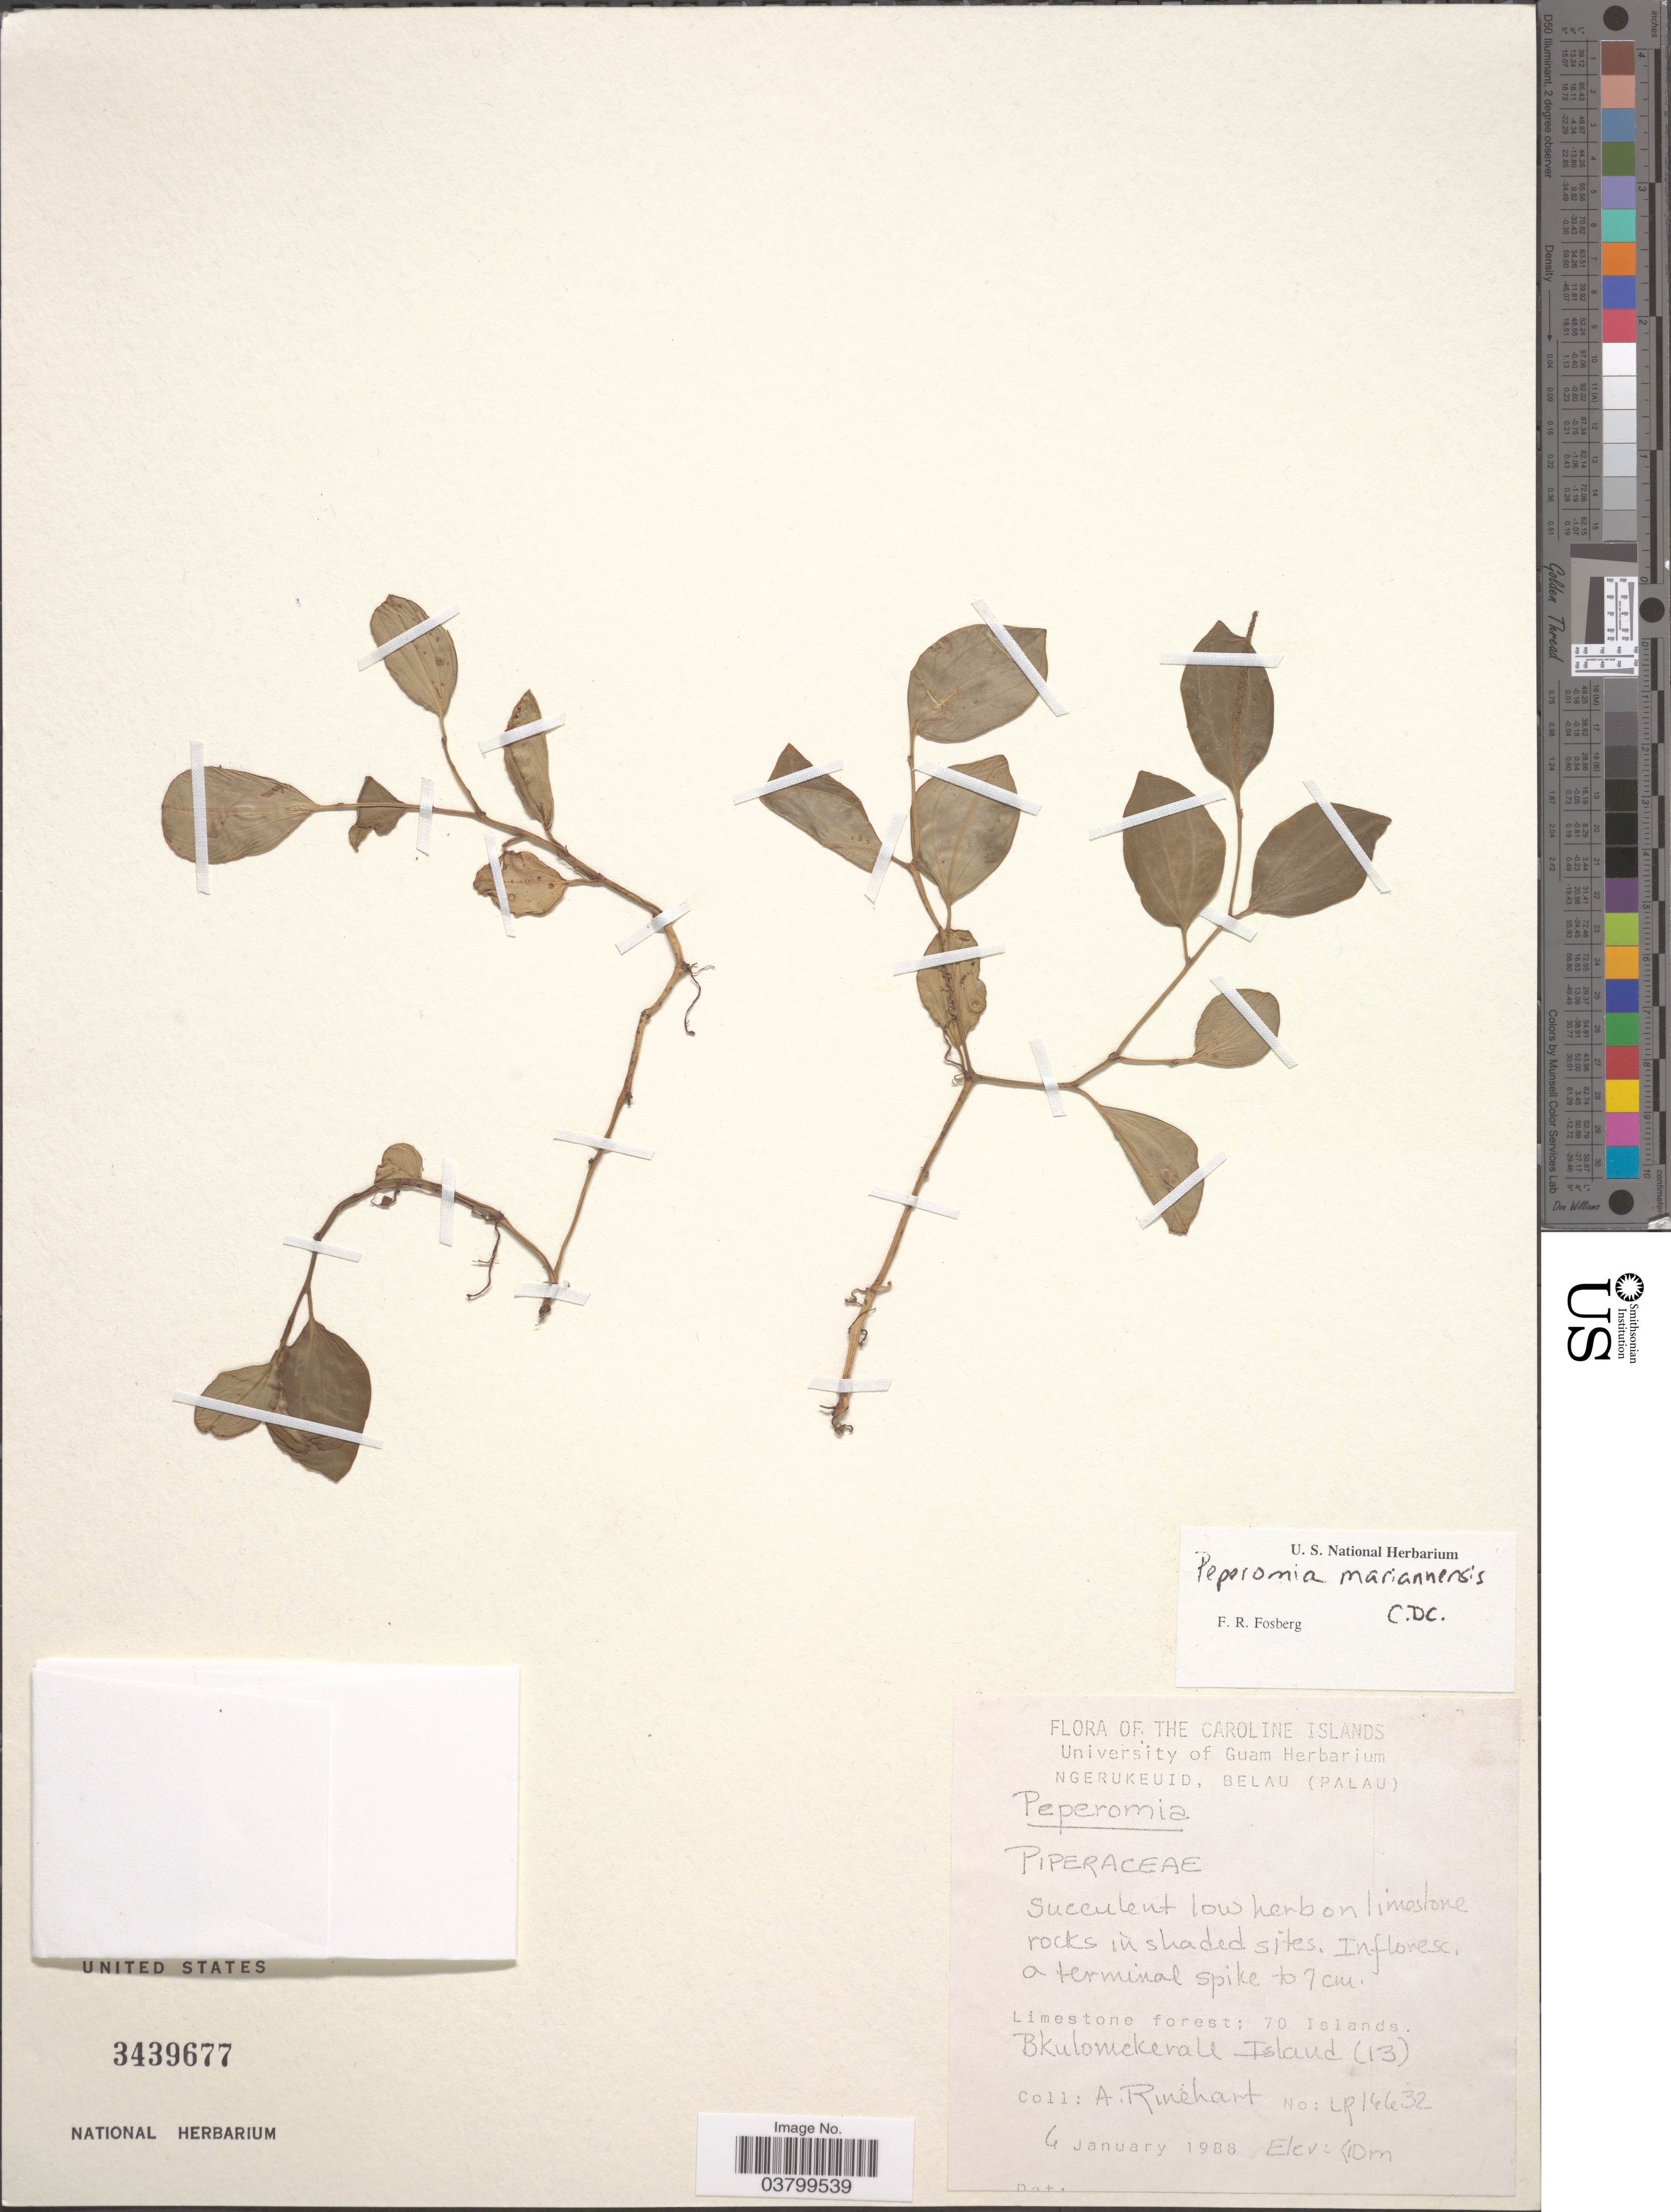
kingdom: Plantae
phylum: Tracheophyta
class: Magnoliopsida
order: Piperales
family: Piperaceae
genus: Peperomia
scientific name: Peperomia mariannensis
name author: C. DC.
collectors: A. Rinehart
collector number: LR16632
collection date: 1988-01-06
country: Palau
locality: The Caroline Islands. Ngerukeuid, Belau (Palau). Limestone forest: 70 Islands. Bkulomekerale Island (13).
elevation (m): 10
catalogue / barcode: US 3439677